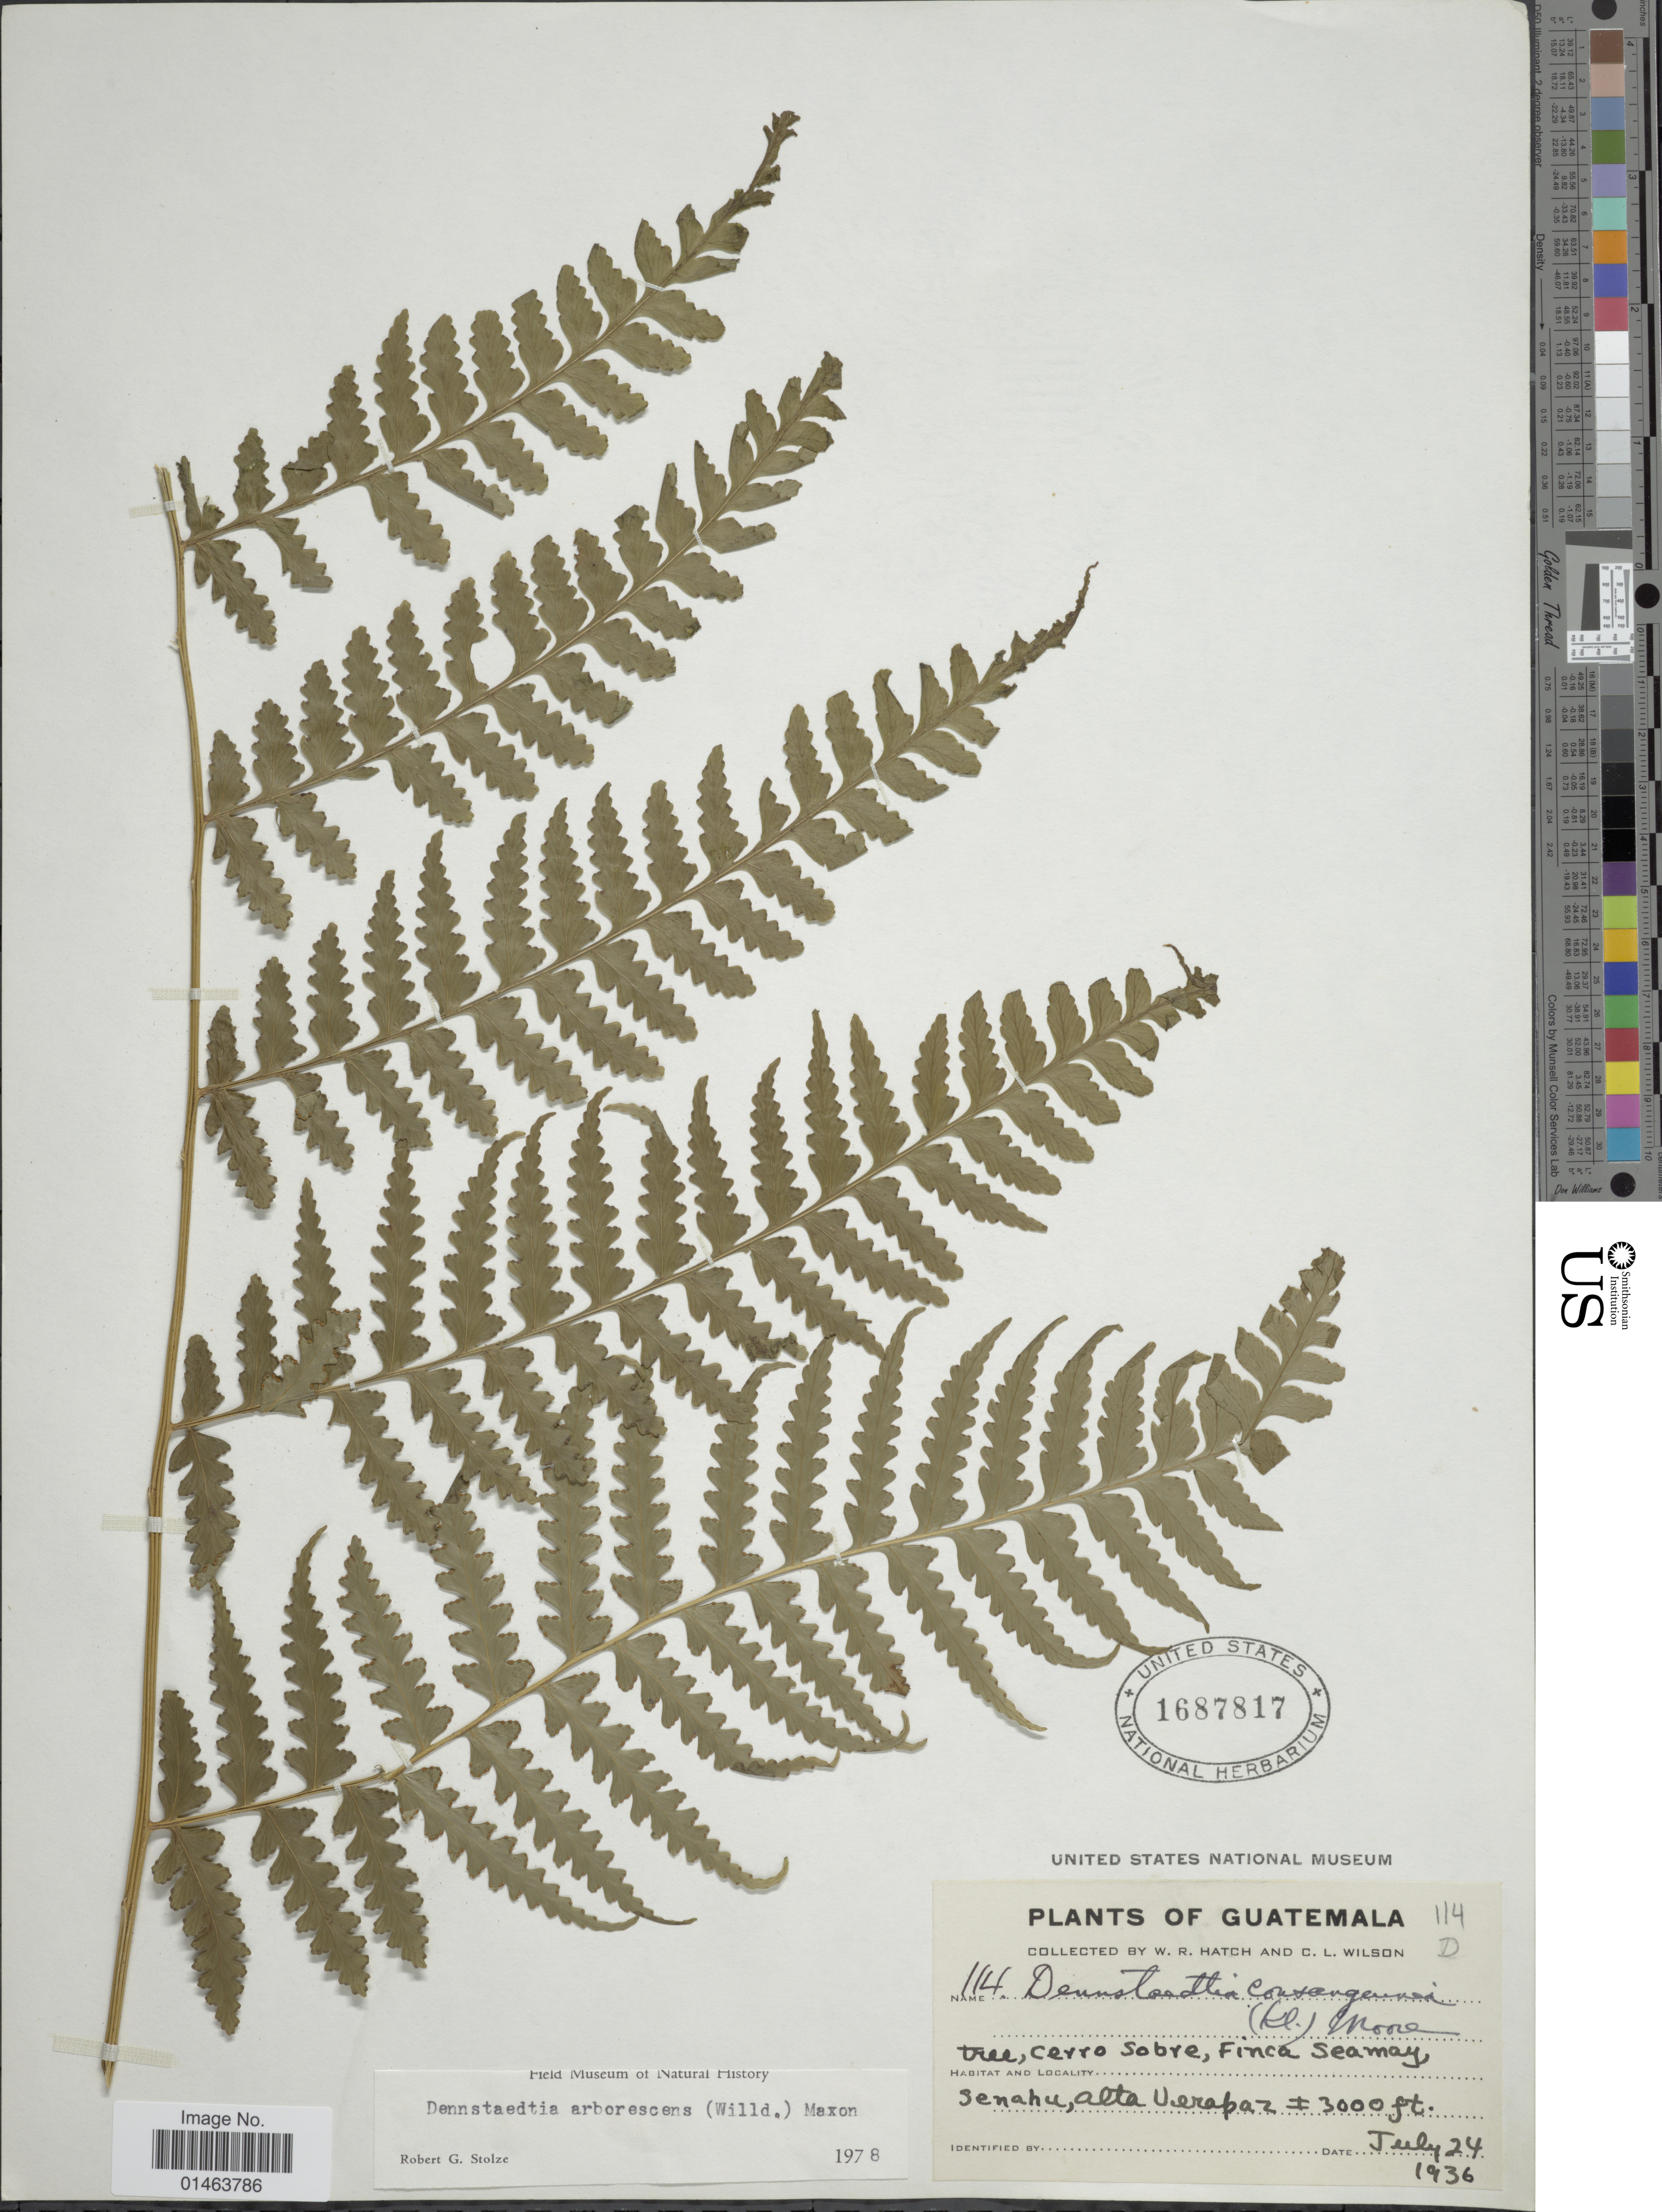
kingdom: Plantae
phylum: Tracheophyta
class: Polypodiopsida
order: Polypodiales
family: Dennstaedtiaceae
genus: Dennstaedtia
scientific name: Dennstaedtia arborescens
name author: (Willd.) Ekman ex Maxon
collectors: W. Hatch & C. L. Wilson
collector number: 114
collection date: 1936-07-24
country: Guatemala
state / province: Alta Verapaz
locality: Guatemala, Tree, cerro sobre, finca seamay, Senahu, Alta Verapaz.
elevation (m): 914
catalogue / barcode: US 1687817